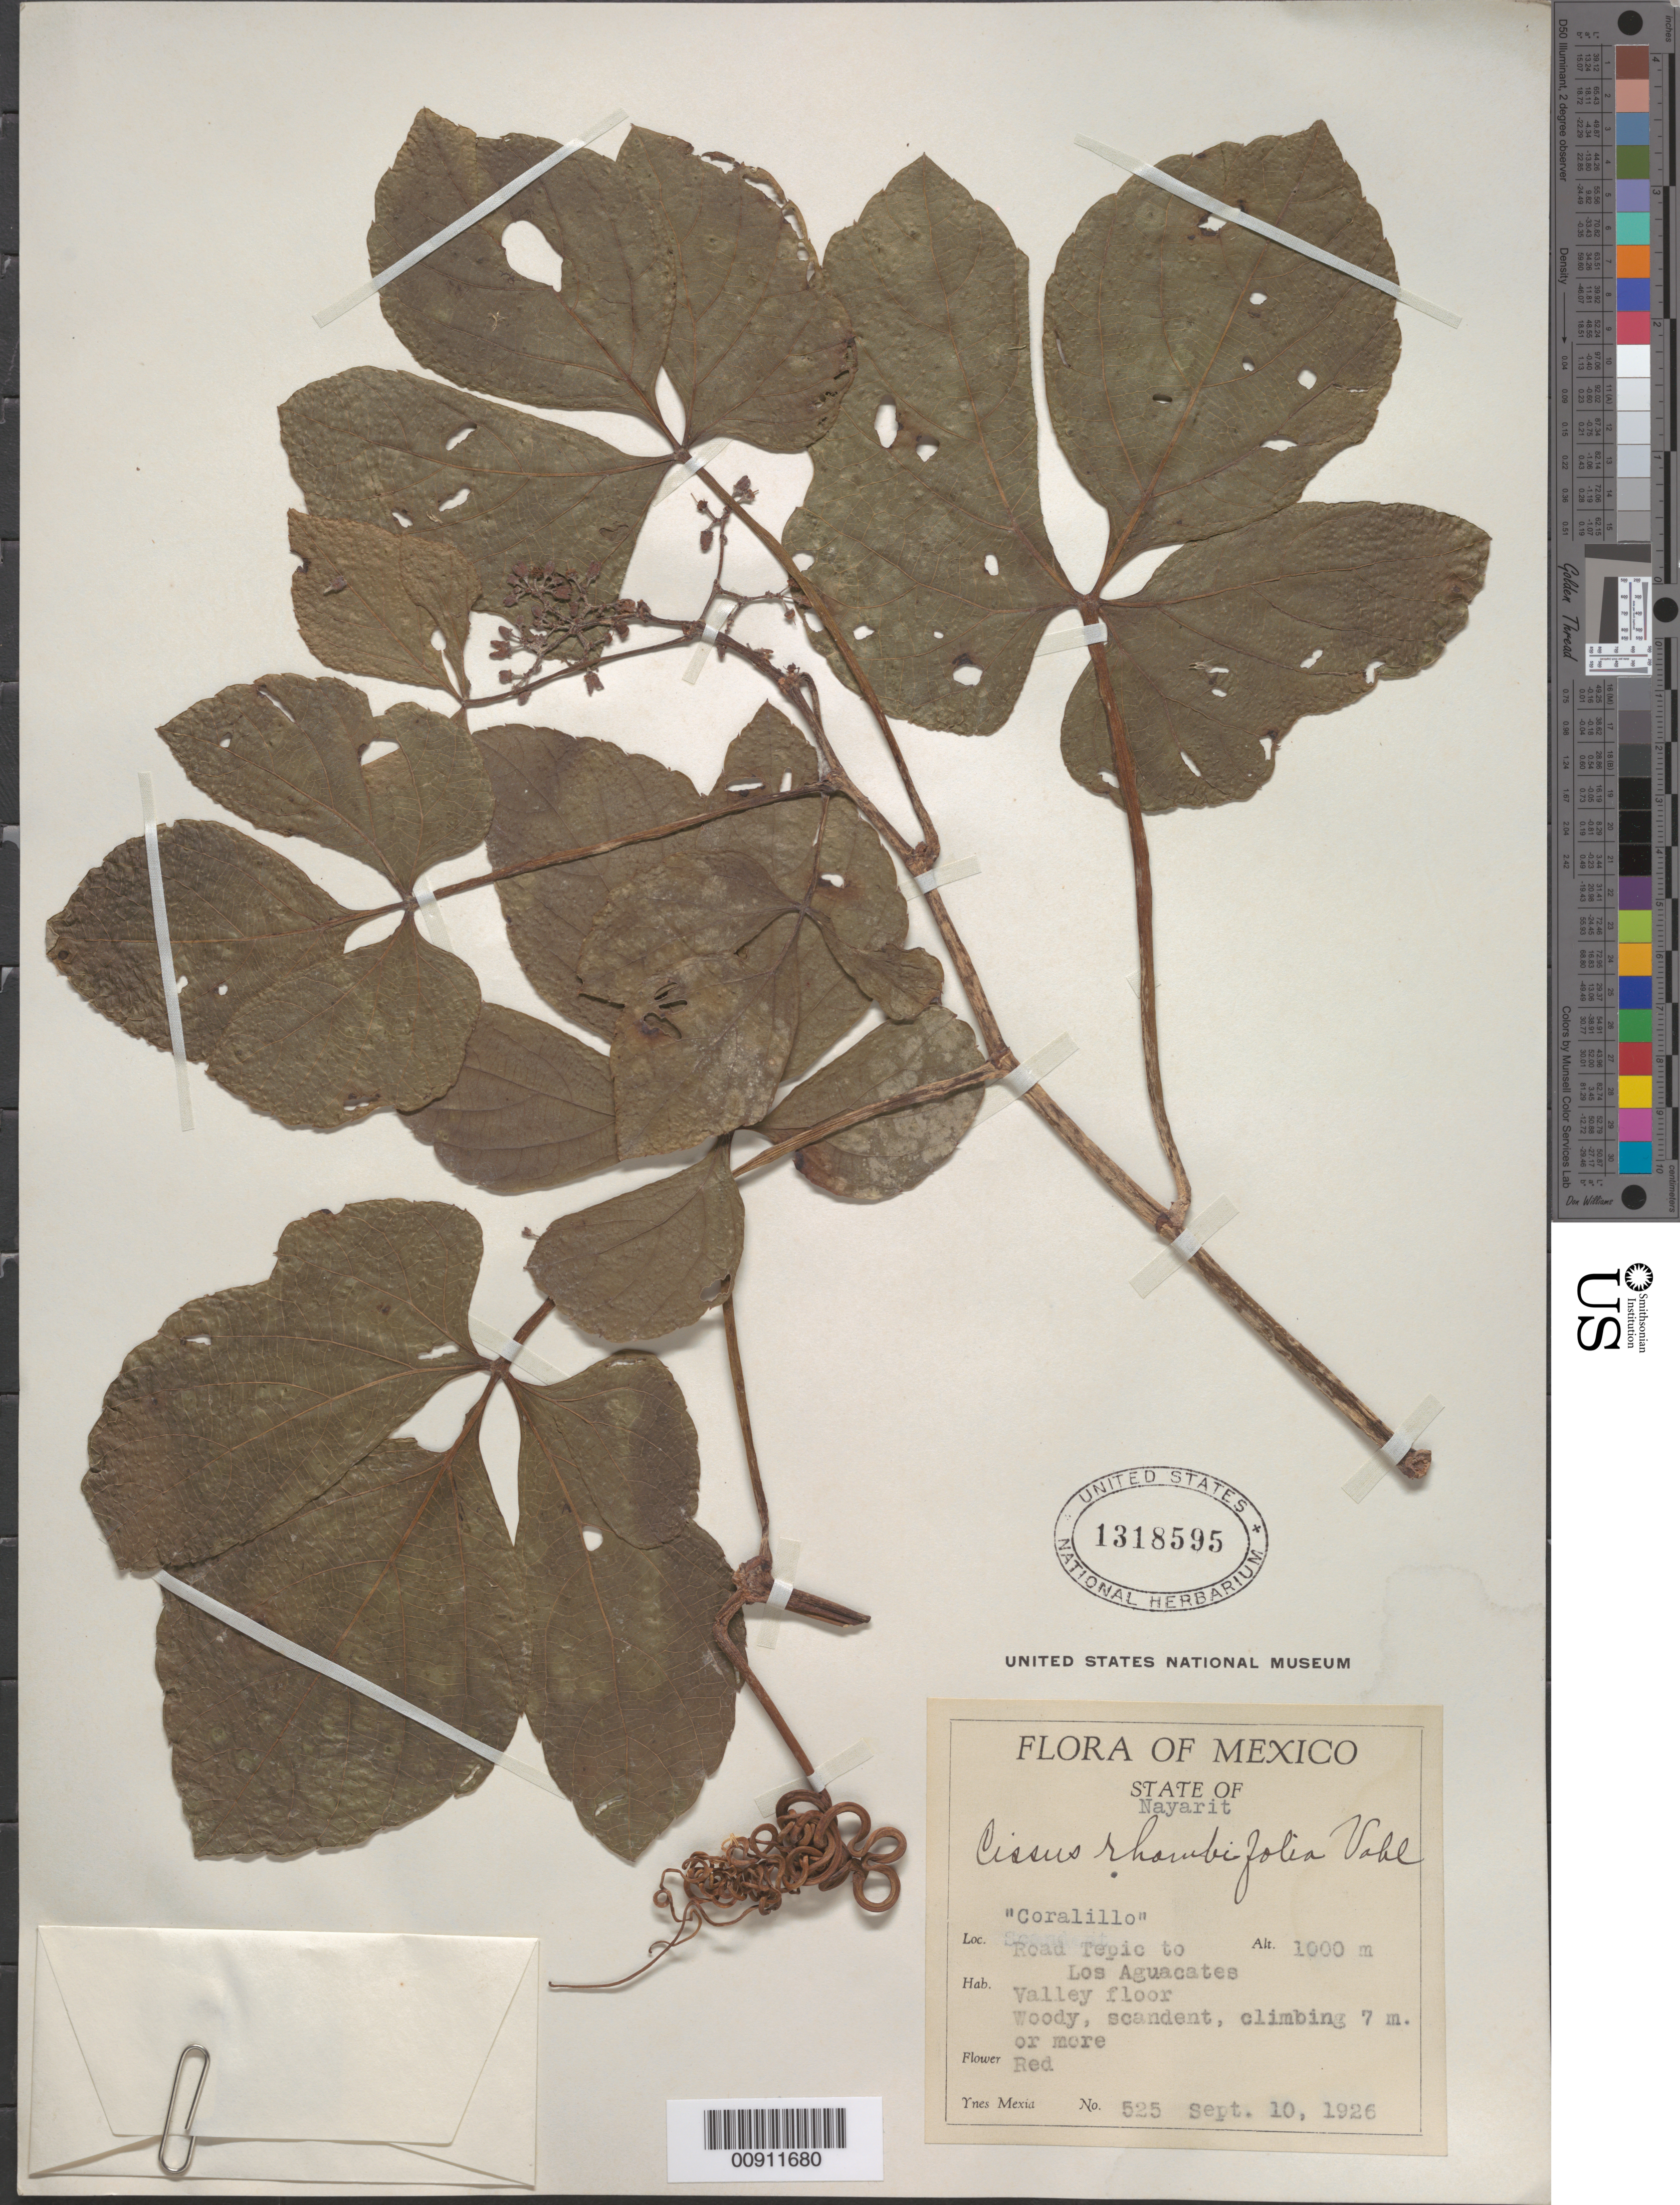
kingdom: Plantae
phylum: Tracheophyta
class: Magnoliopsida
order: Vitales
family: Vitaceae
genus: Cissus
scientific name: Cissus cucurbitina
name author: Standl.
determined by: Wen, Jun, (BOT), Smithsonian Institution - National Museum of Natural History (UNITED STATES)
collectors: Y. Mexia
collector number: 525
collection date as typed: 10 Sep 1926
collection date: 1926-09-10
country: Mexico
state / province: Nayarit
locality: Road Tepic to Los Aguacates. State of Nayarit.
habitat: Valley floor.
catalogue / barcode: US 1318595